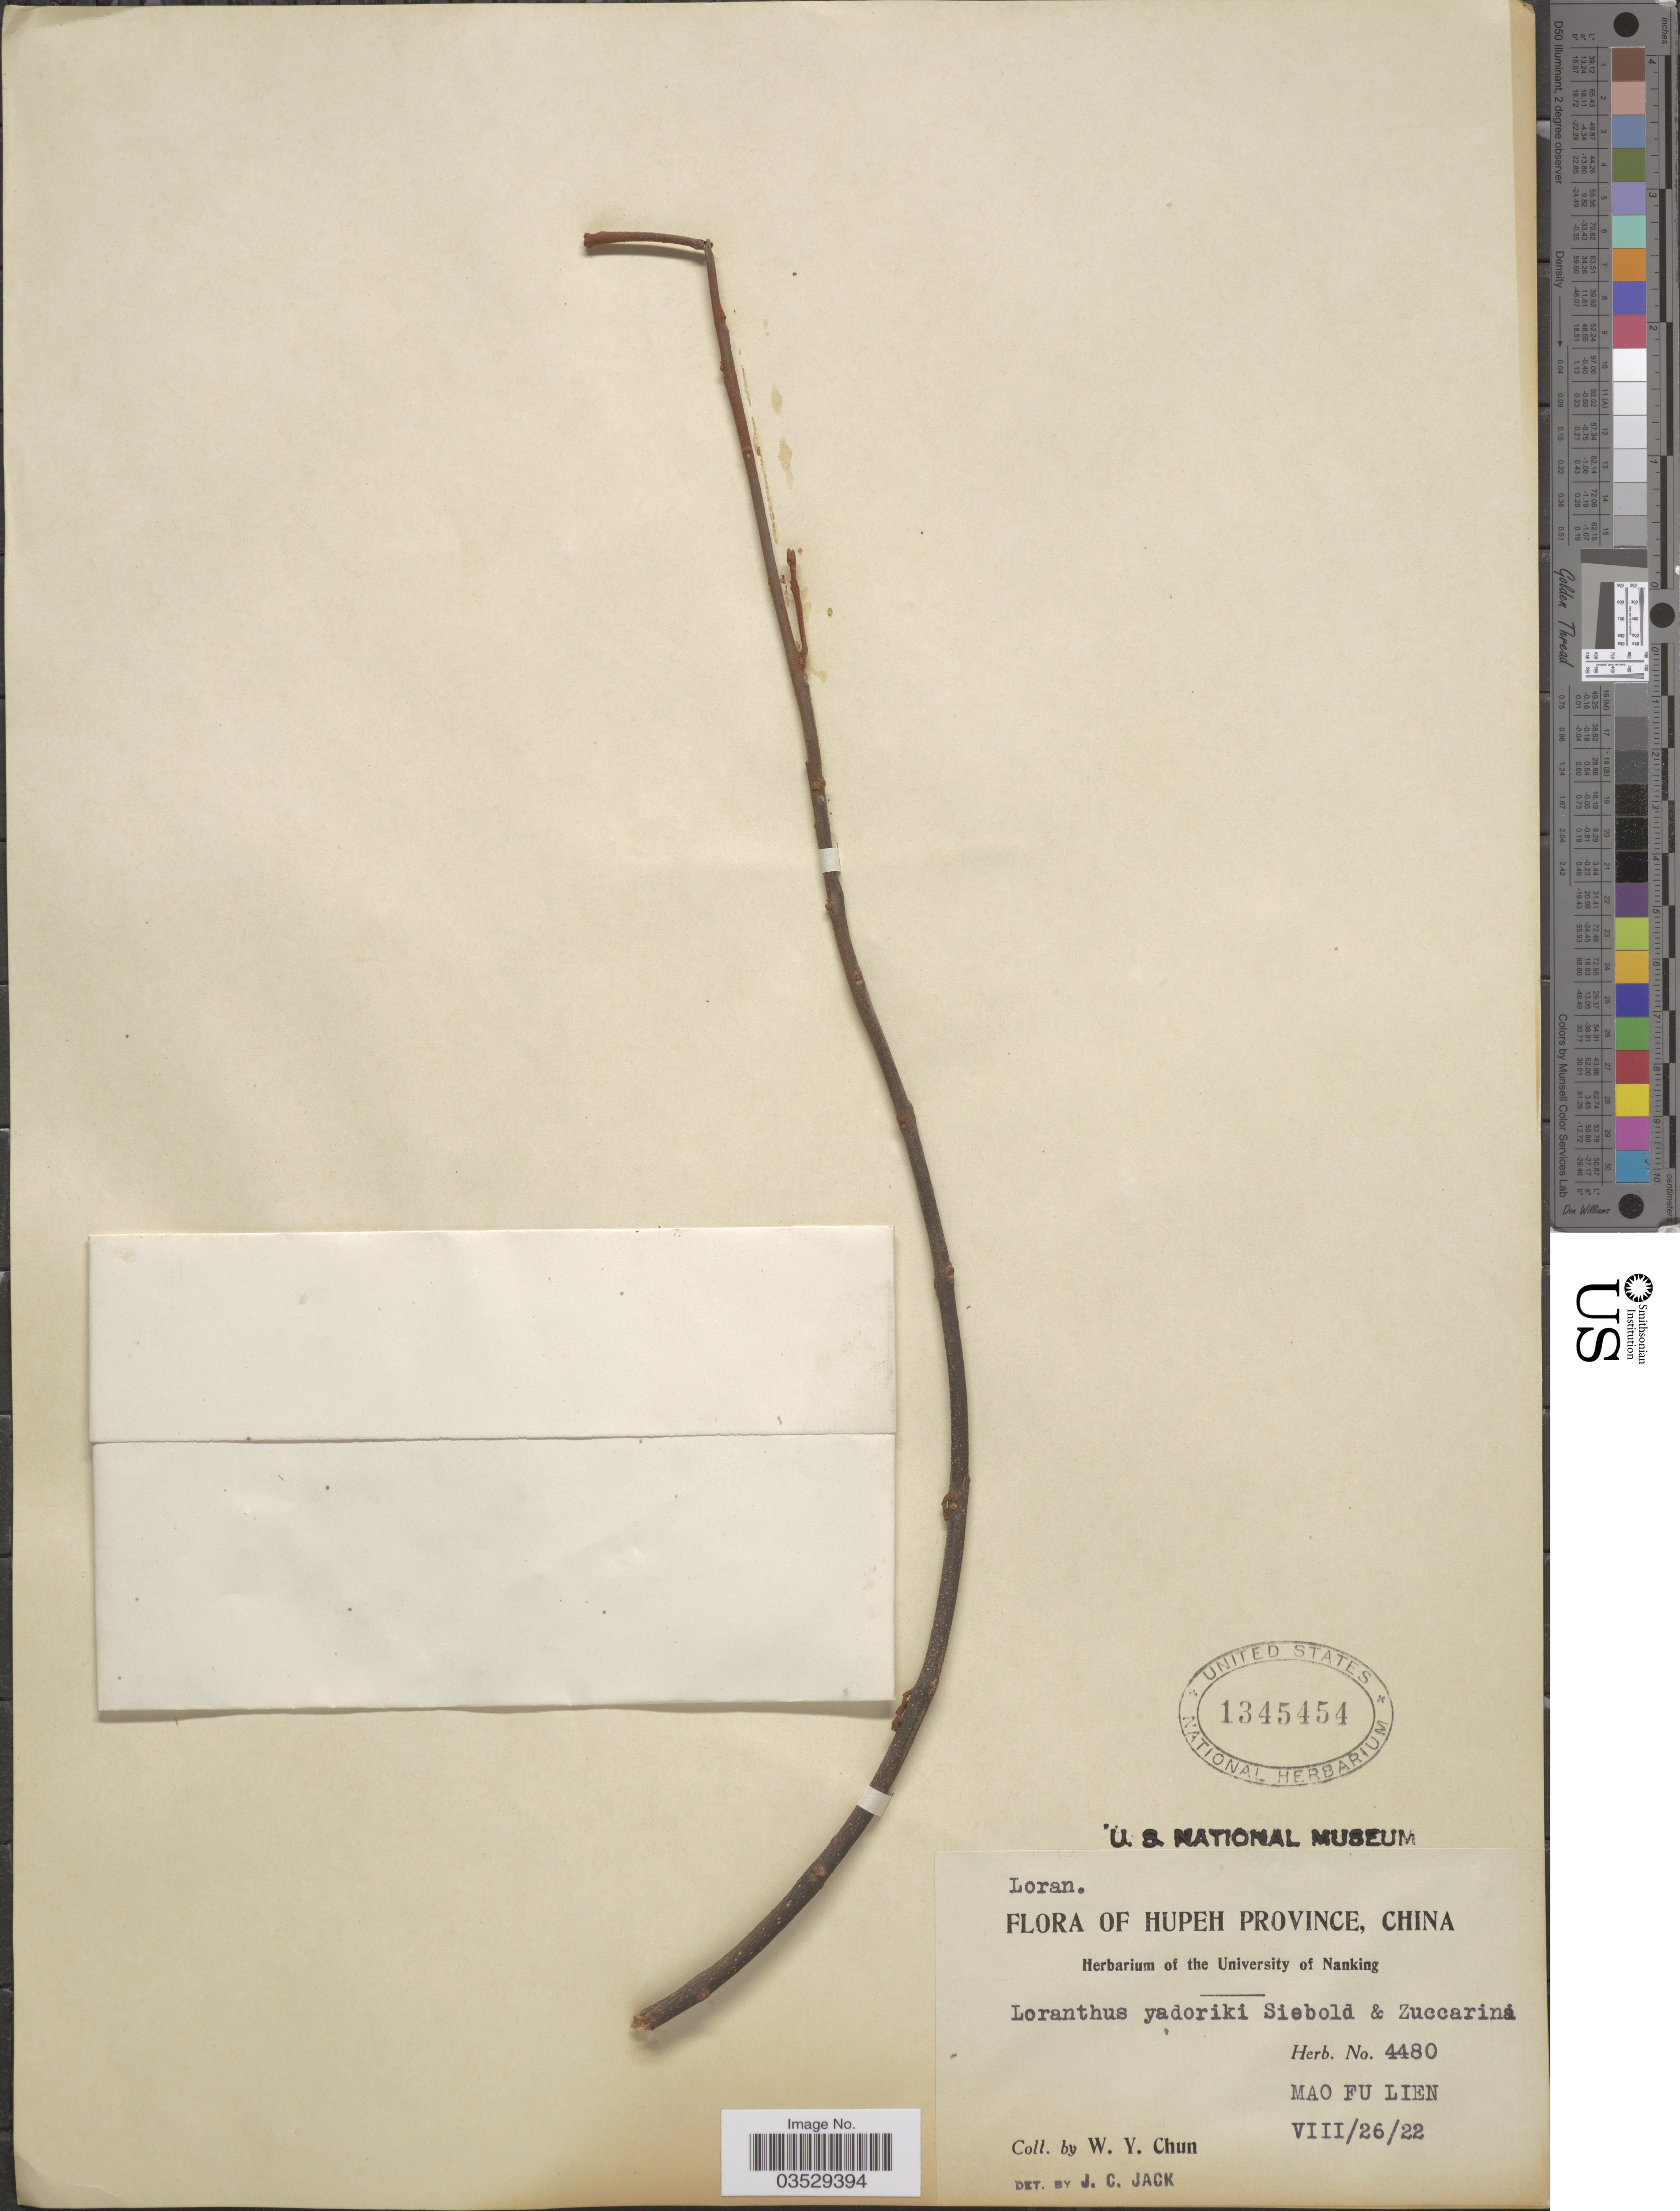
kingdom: Plantae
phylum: Tracheophyta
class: Magnoliopsida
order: Santalales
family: Loranthaceae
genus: Taxillus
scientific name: Taxillus yadoriki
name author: (Maxim.) Danser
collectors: W. Y. Chun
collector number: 4480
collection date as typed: Transcribed d/m/y: 26/8/22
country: China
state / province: Hubei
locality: Hupeh Province. Mao Fu Lien.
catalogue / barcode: US 1345454